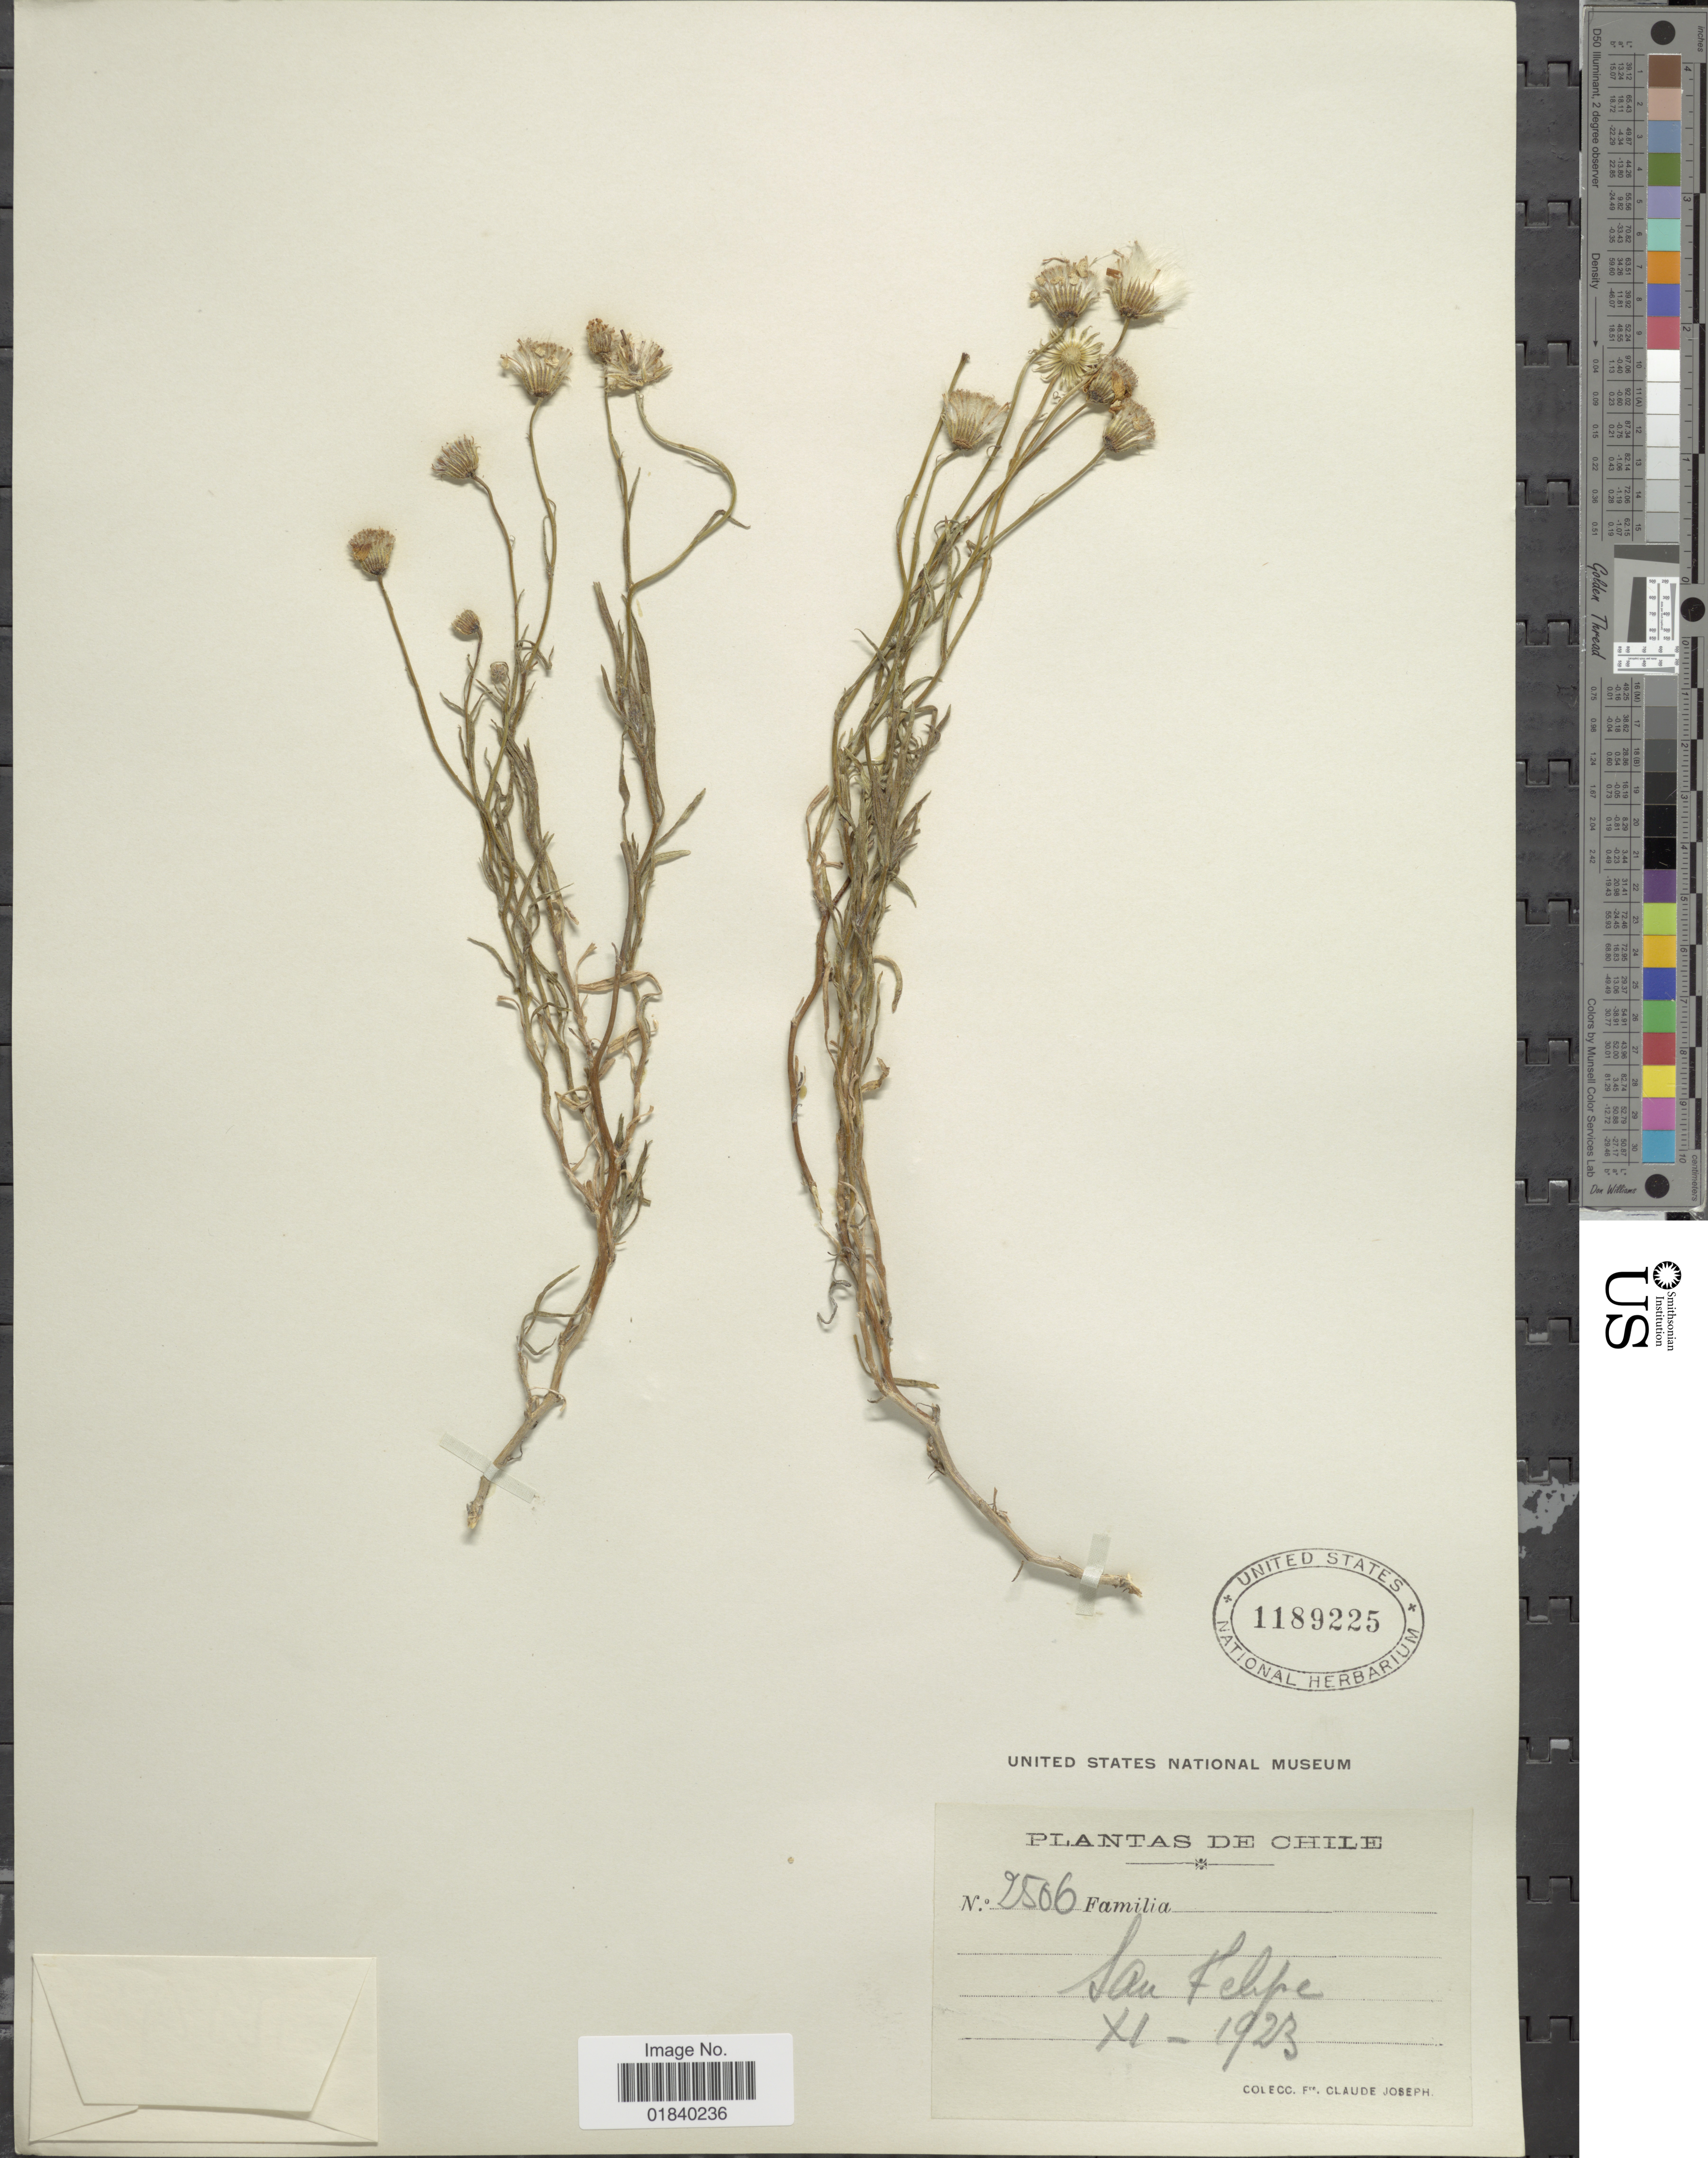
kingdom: Plantae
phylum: Tracheophyta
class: Magnoliopsida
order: Asterales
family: Asteraceae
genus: Senecio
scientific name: Senecio sp.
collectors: Bro. Claude-Joseph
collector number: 2506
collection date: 1923-11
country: Chile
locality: San Felipe.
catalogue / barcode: US 1189225